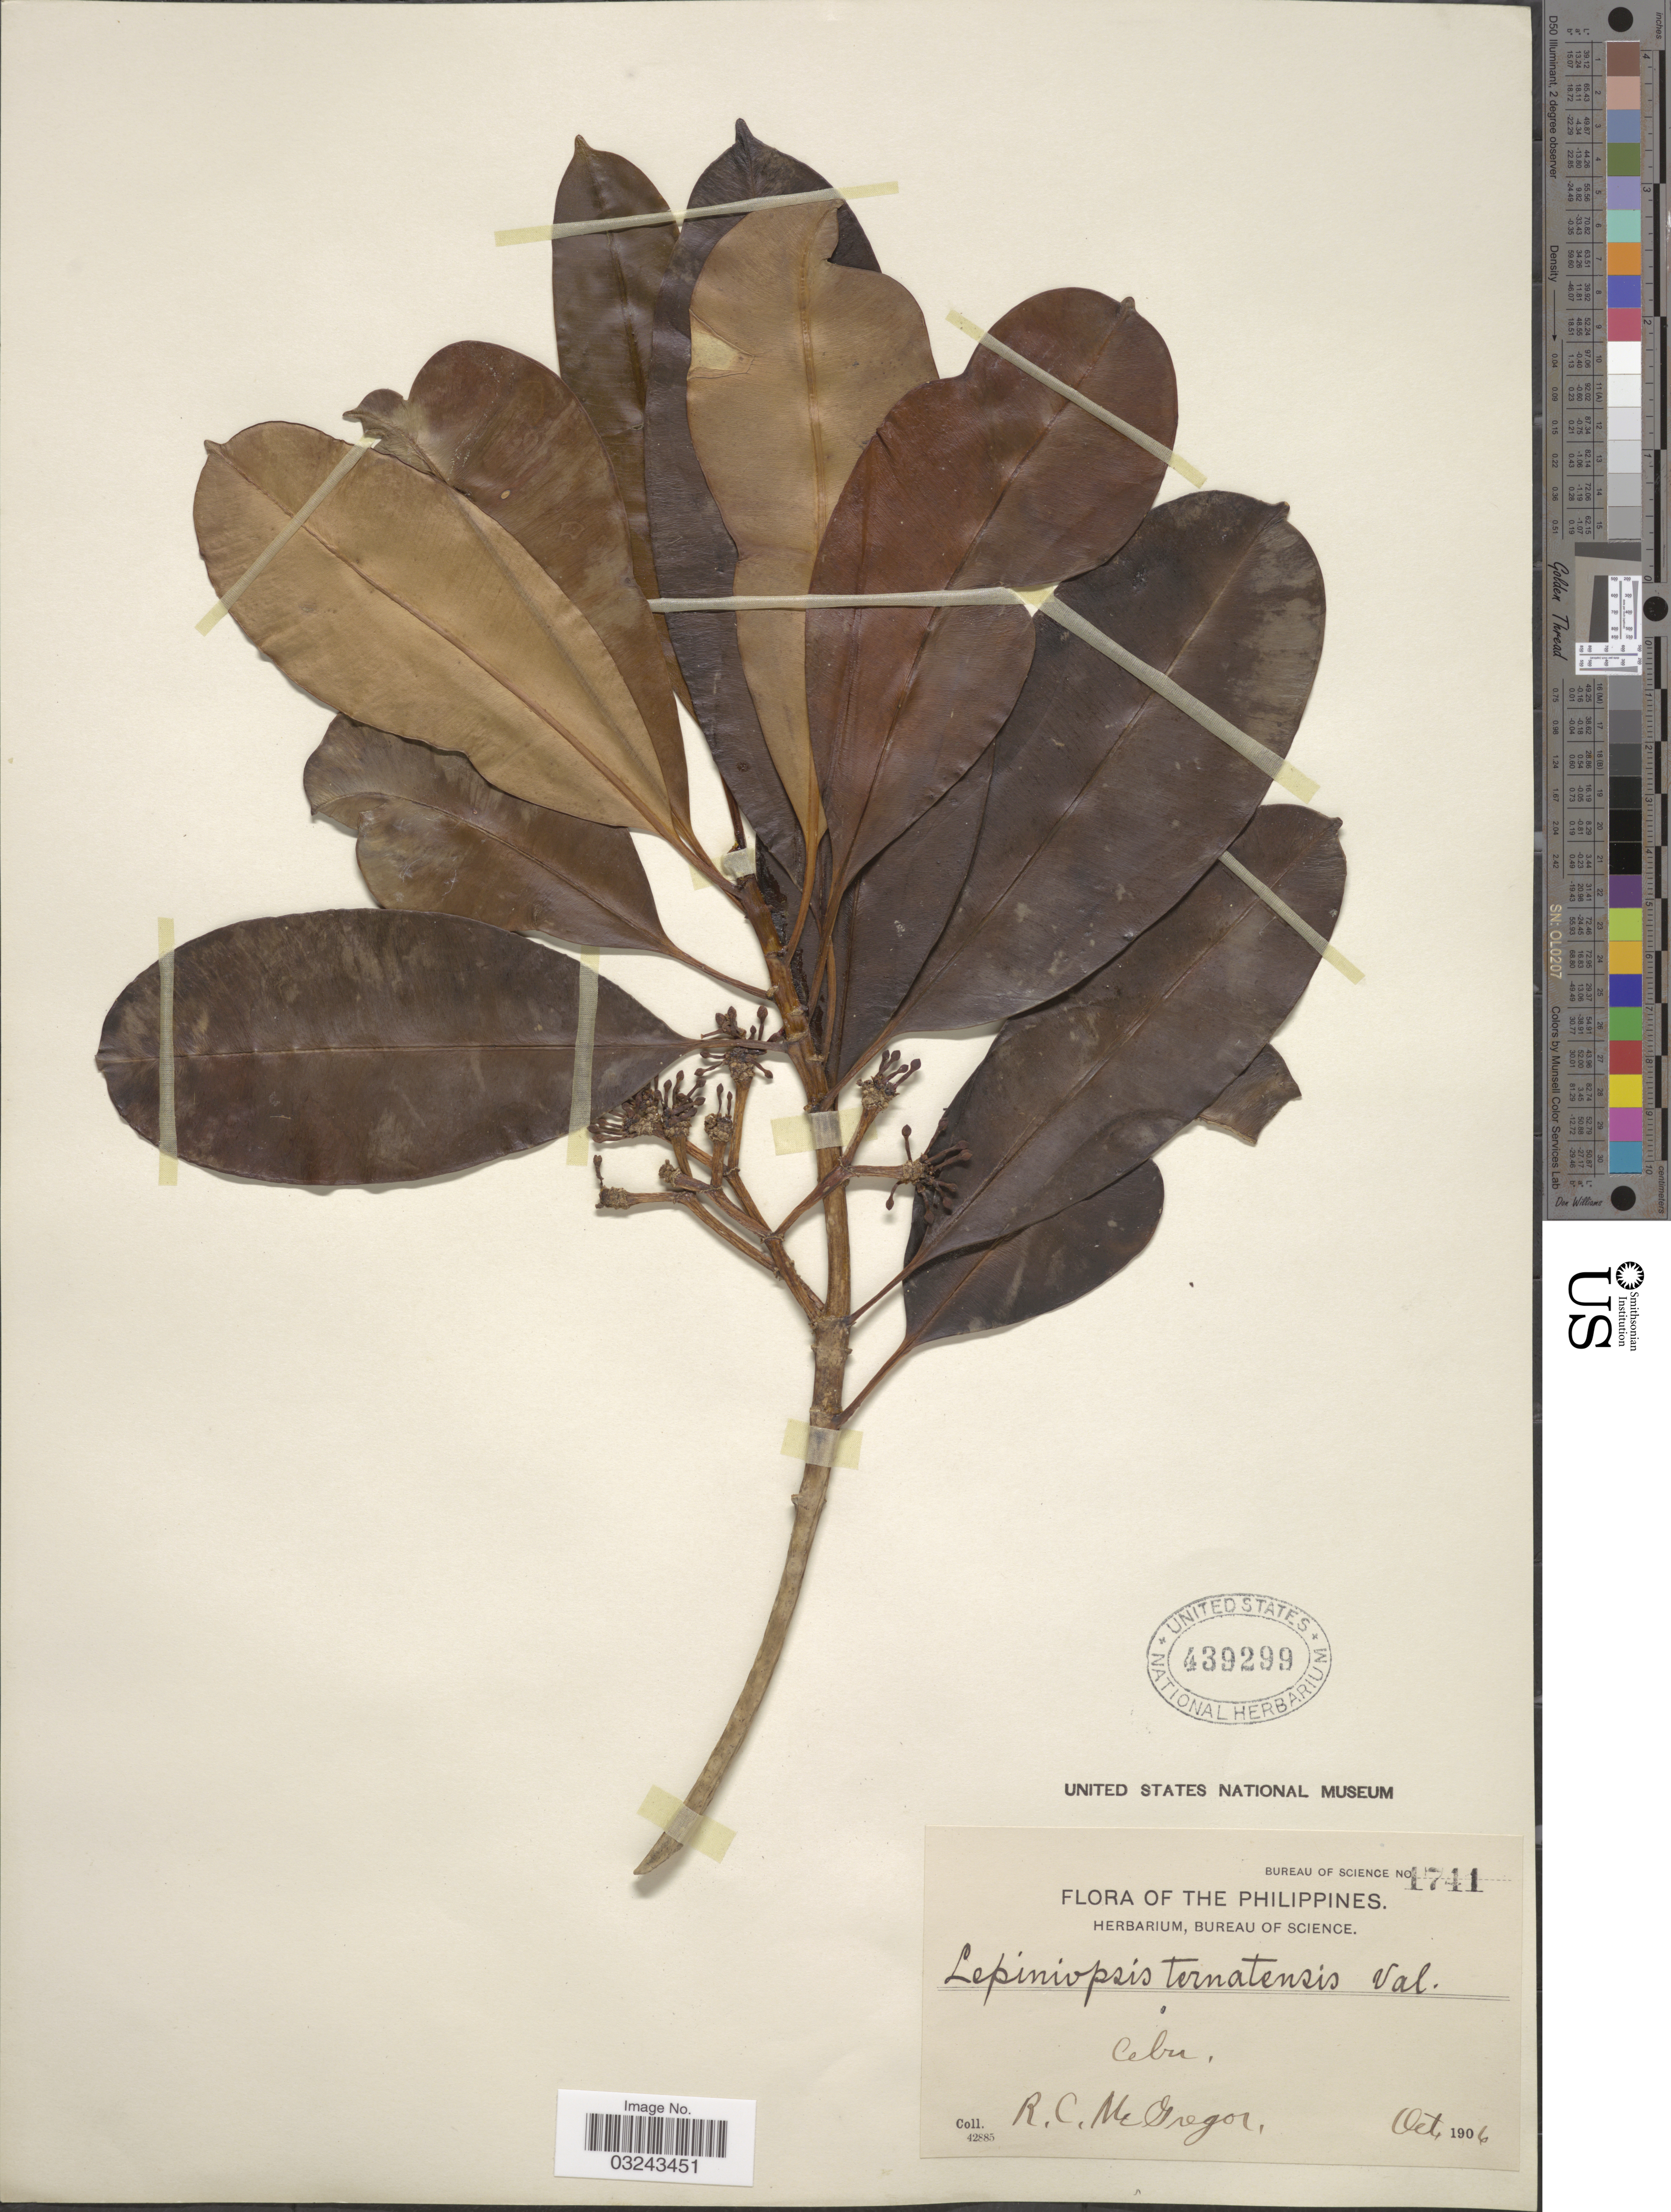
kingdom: Plantae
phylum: Tracheophyta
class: Magnoliopsida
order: Gentianales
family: Apocynaceae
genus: Lepiniopsis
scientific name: Lepiniopsis ternatensis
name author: Valeton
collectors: R. C. McGregor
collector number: Bureau of Science 1741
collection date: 1906-10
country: Philippines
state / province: Central Visayas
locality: Cebu.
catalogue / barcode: US 439299